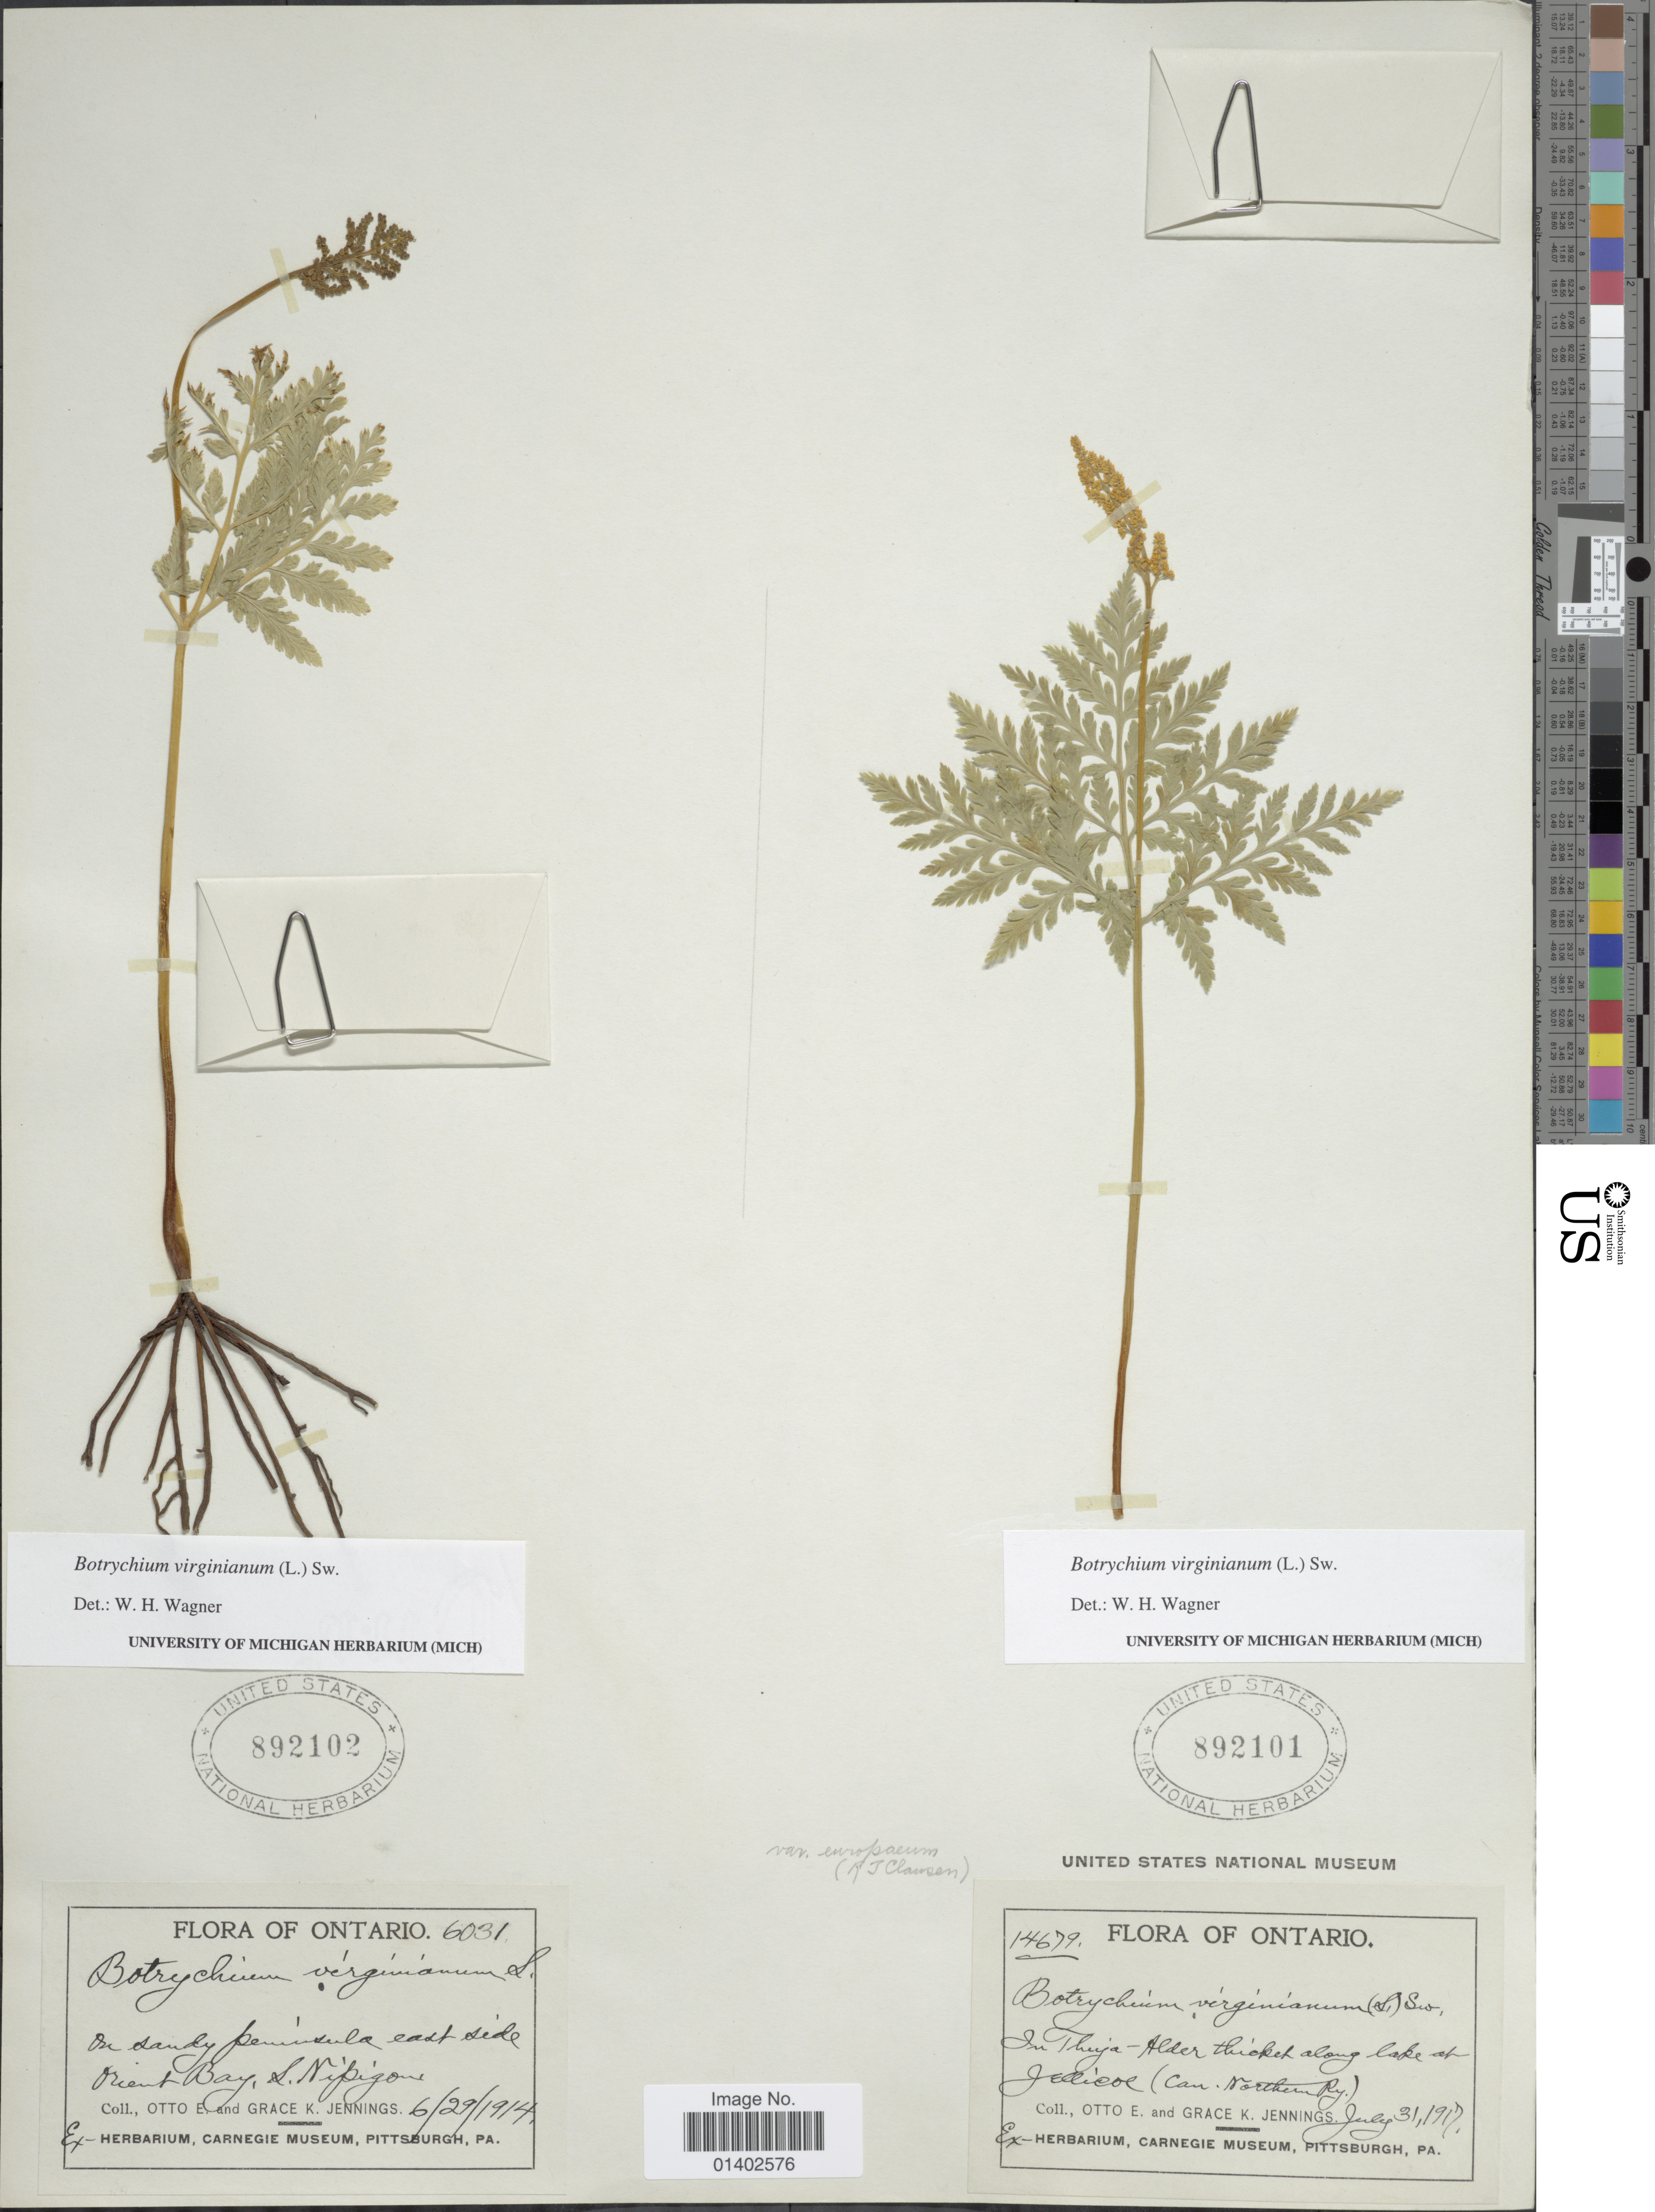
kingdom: Plantae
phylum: Tracheophyta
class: Polypodiopsida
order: Ophioglossales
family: Ophioglossaceae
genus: Botrychium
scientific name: Botrychium virginianum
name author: (L.) Sw.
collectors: O. E. Jennings & G. K. Jennings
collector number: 14679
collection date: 1917-07-31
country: Canada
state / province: Ontario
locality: In Thuja-Alder thicket along lake at Jellicoe (Can. Northern Ry.)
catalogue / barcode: US 892101-2